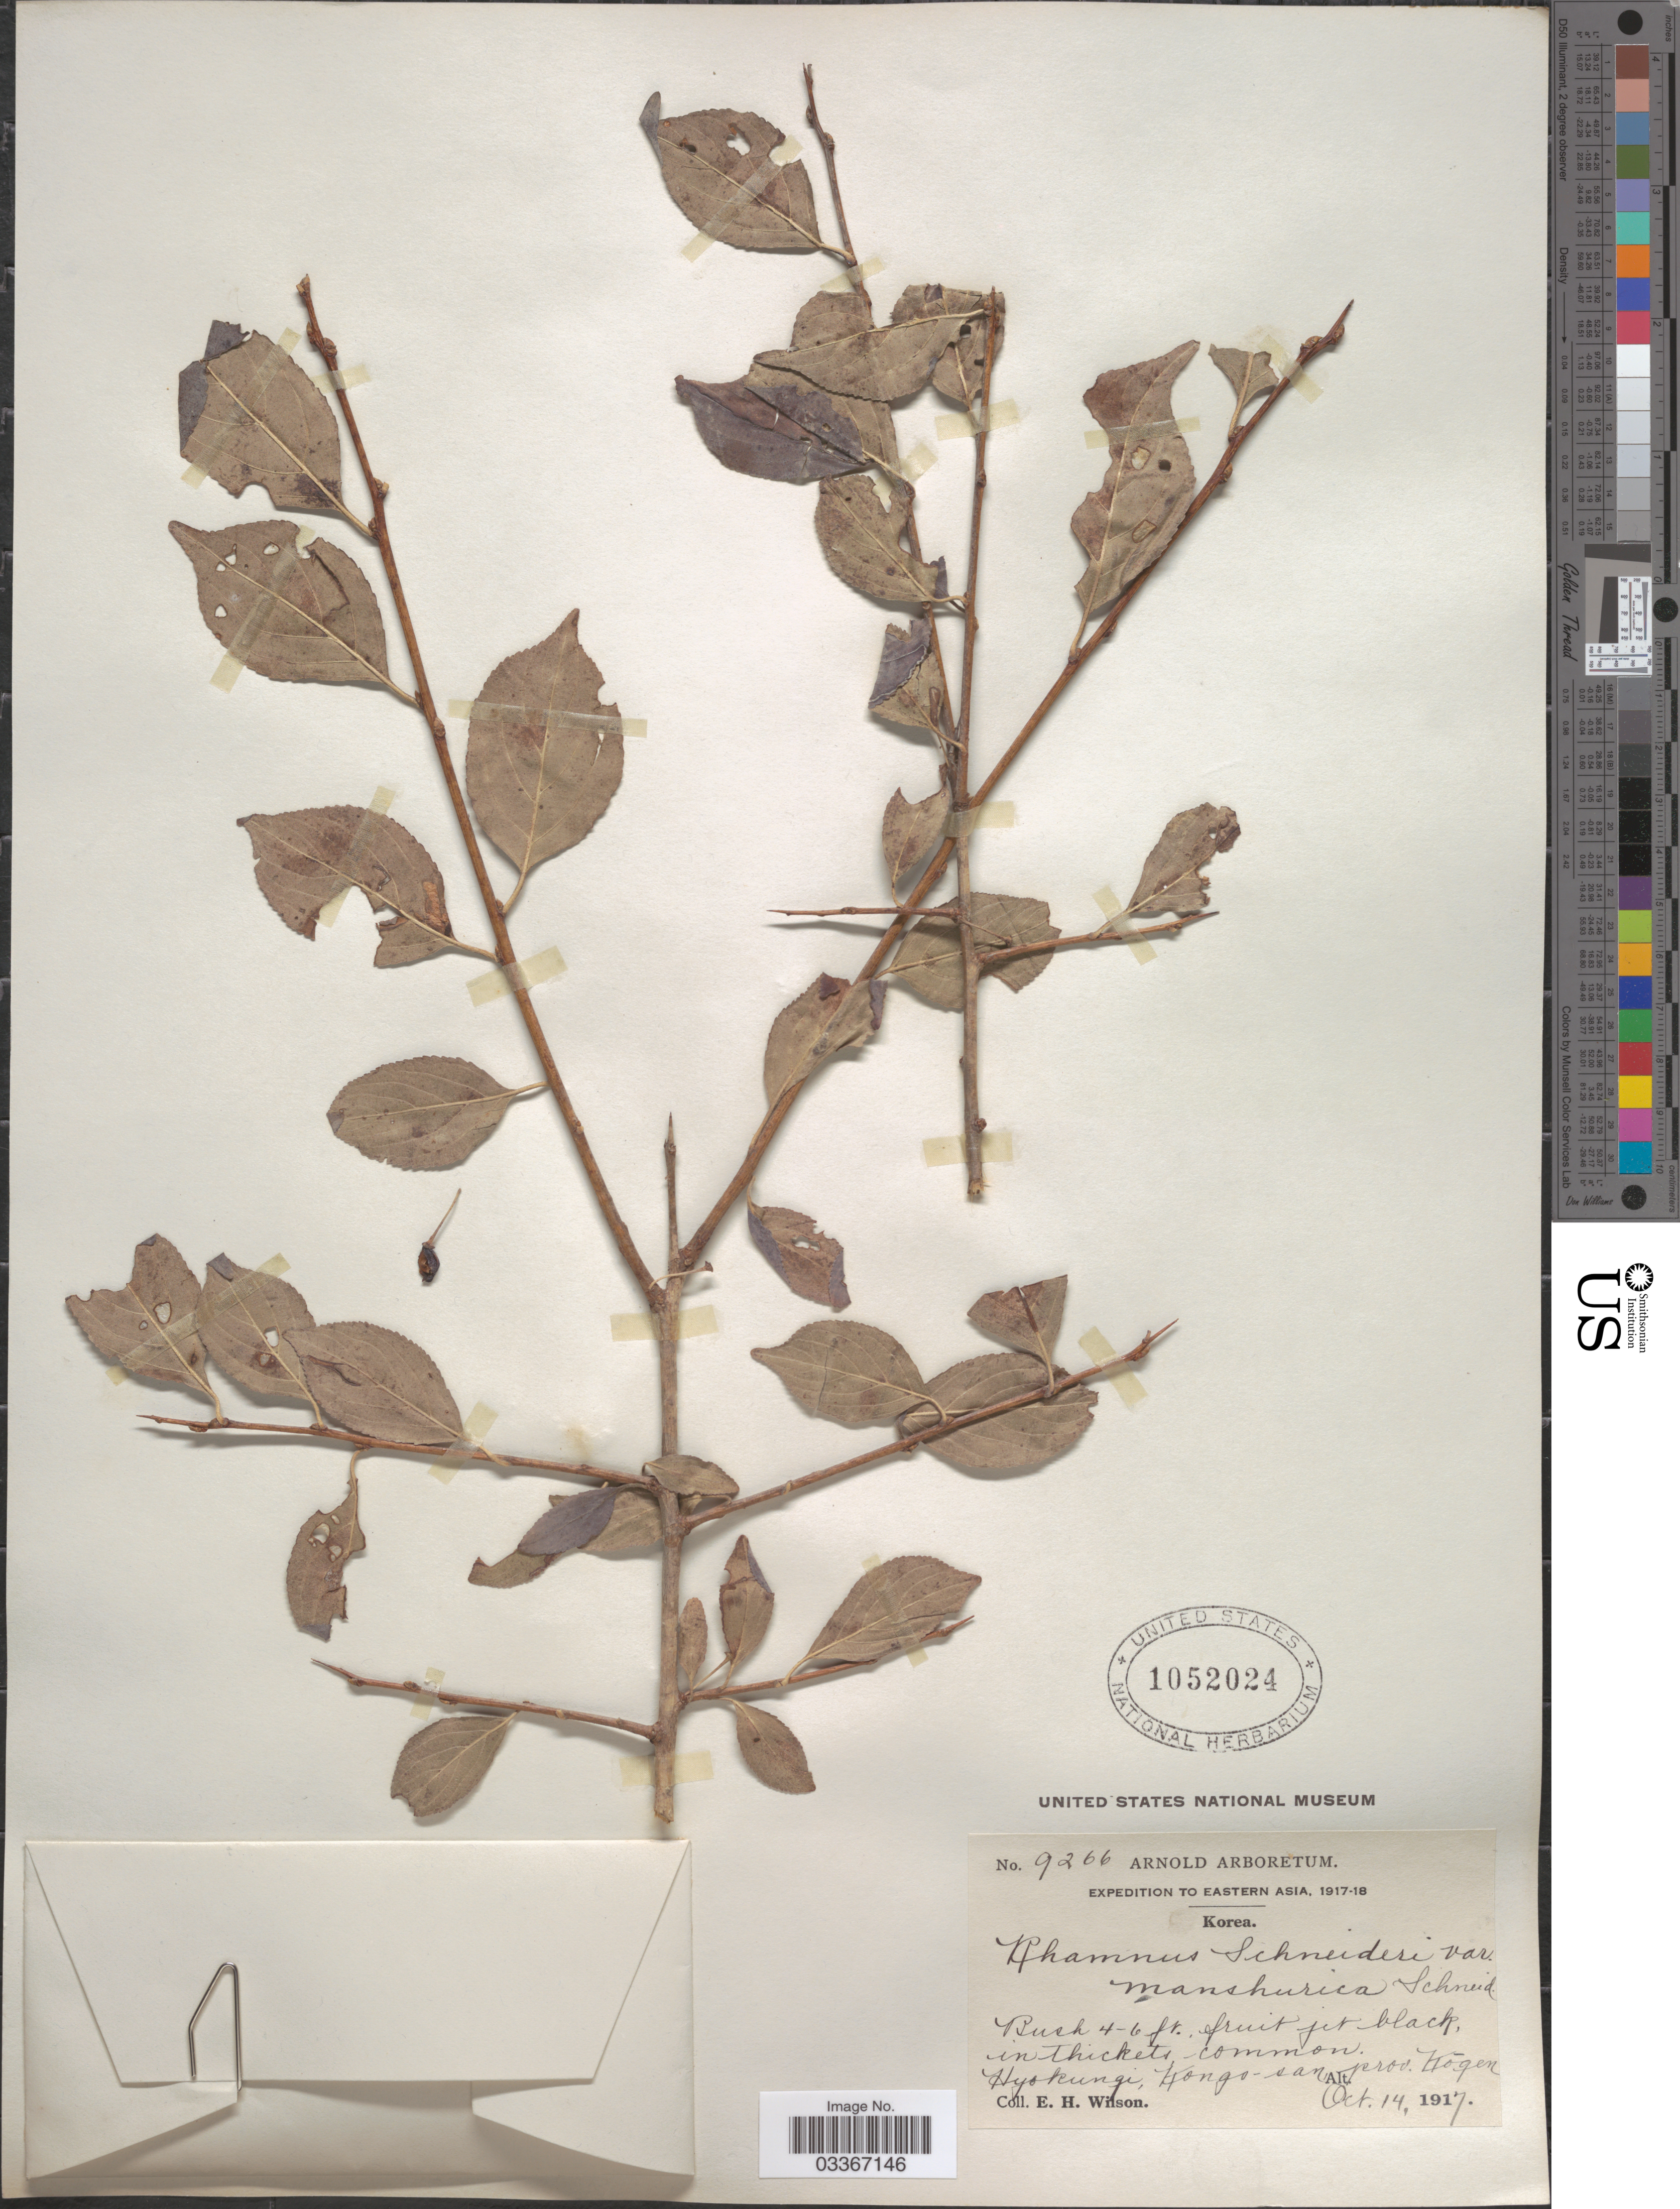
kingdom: Plantae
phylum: Tracheophyta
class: Magnoliopsida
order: Rosales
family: Rhamnaceae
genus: Rhamnus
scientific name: Rhamnus schneideri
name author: H. Lév. & Vaniot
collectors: E. Wilson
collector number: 9266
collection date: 1917-10-14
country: North Korea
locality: Eastern Asia. Korea. Hyokungi, Kongo-san prov. Kogen.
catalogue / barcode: US 1052024